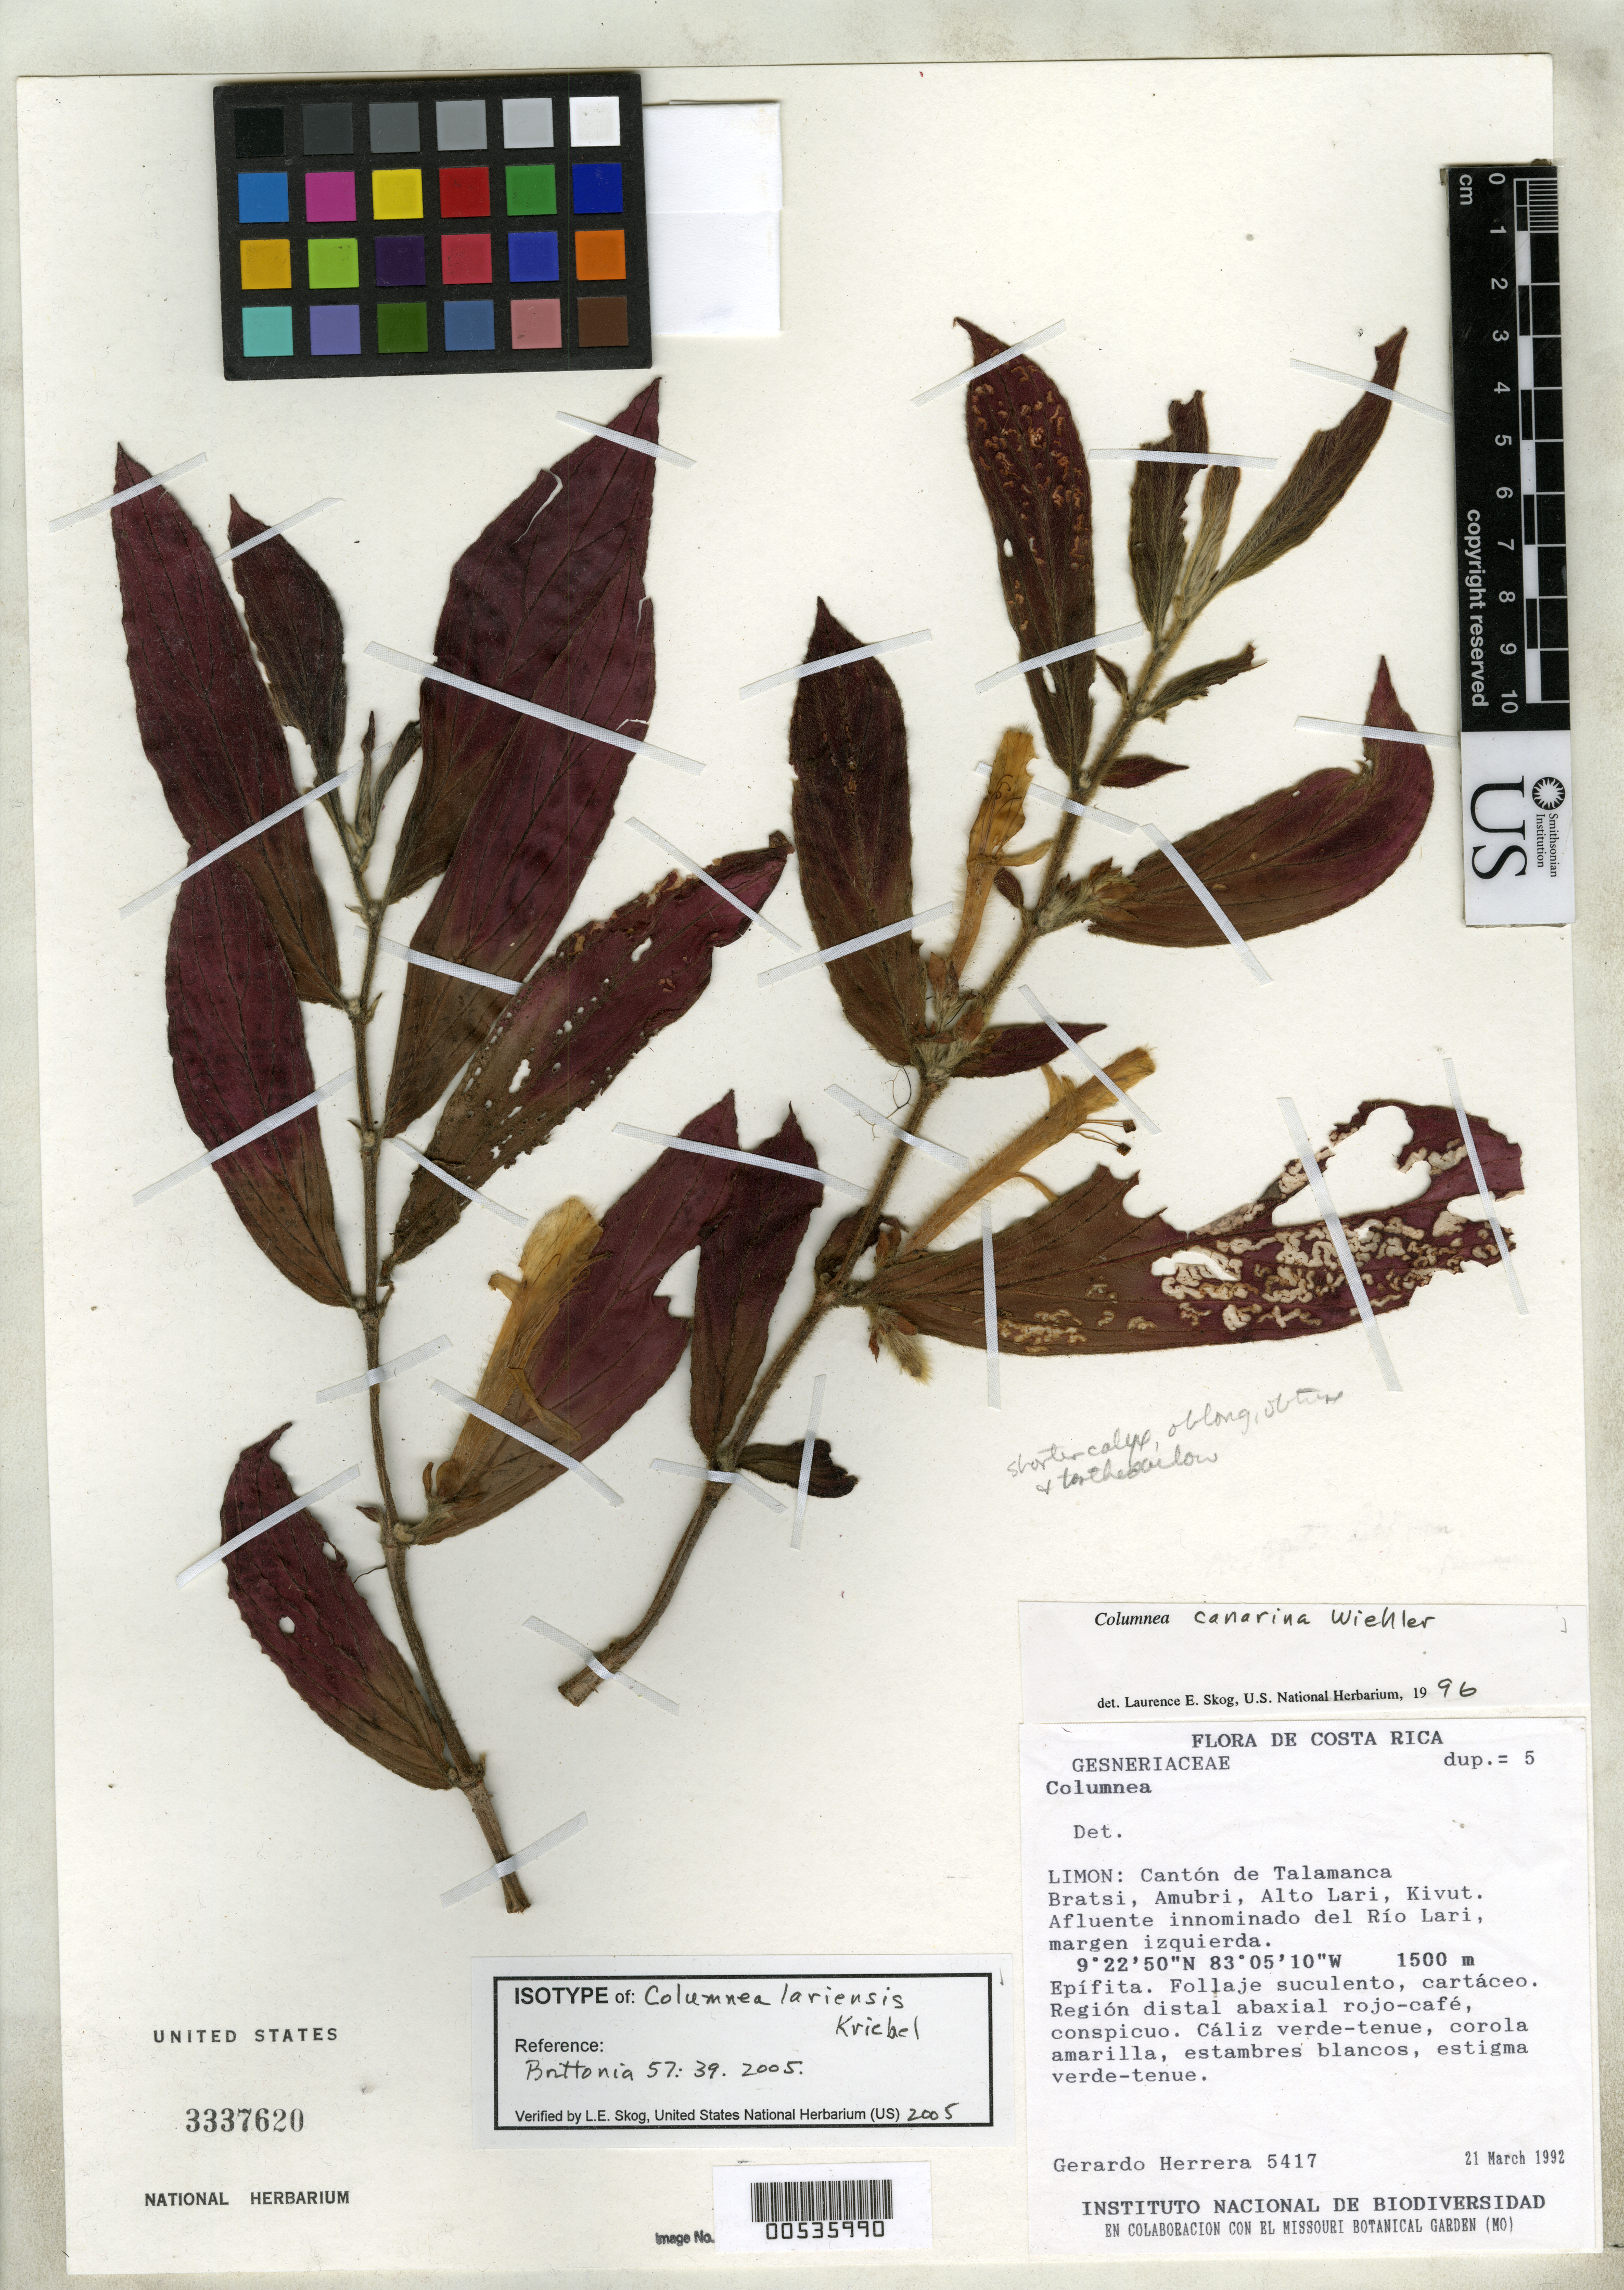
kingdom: Plantae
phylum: Tracheophyta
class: Magnoliopsida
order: Lamiales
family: Gesneriaceae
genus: Columnea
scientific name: Columnea lariensis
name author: Kriebel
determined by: Skog, Laurence E.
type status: Isotype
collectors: G. Herrera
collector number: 5417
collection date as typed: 21 Mar 1992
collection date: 1992-03-21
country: Costa Rica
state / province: Limón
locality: Limon: Cantón de Talamanca. Bratsi, Amubri, Alto Lari, Kivut. Afluente innominado del Río Lari, margen izquierda.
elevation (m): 1500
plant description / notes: Holotype at INB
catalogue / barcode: US 3337620